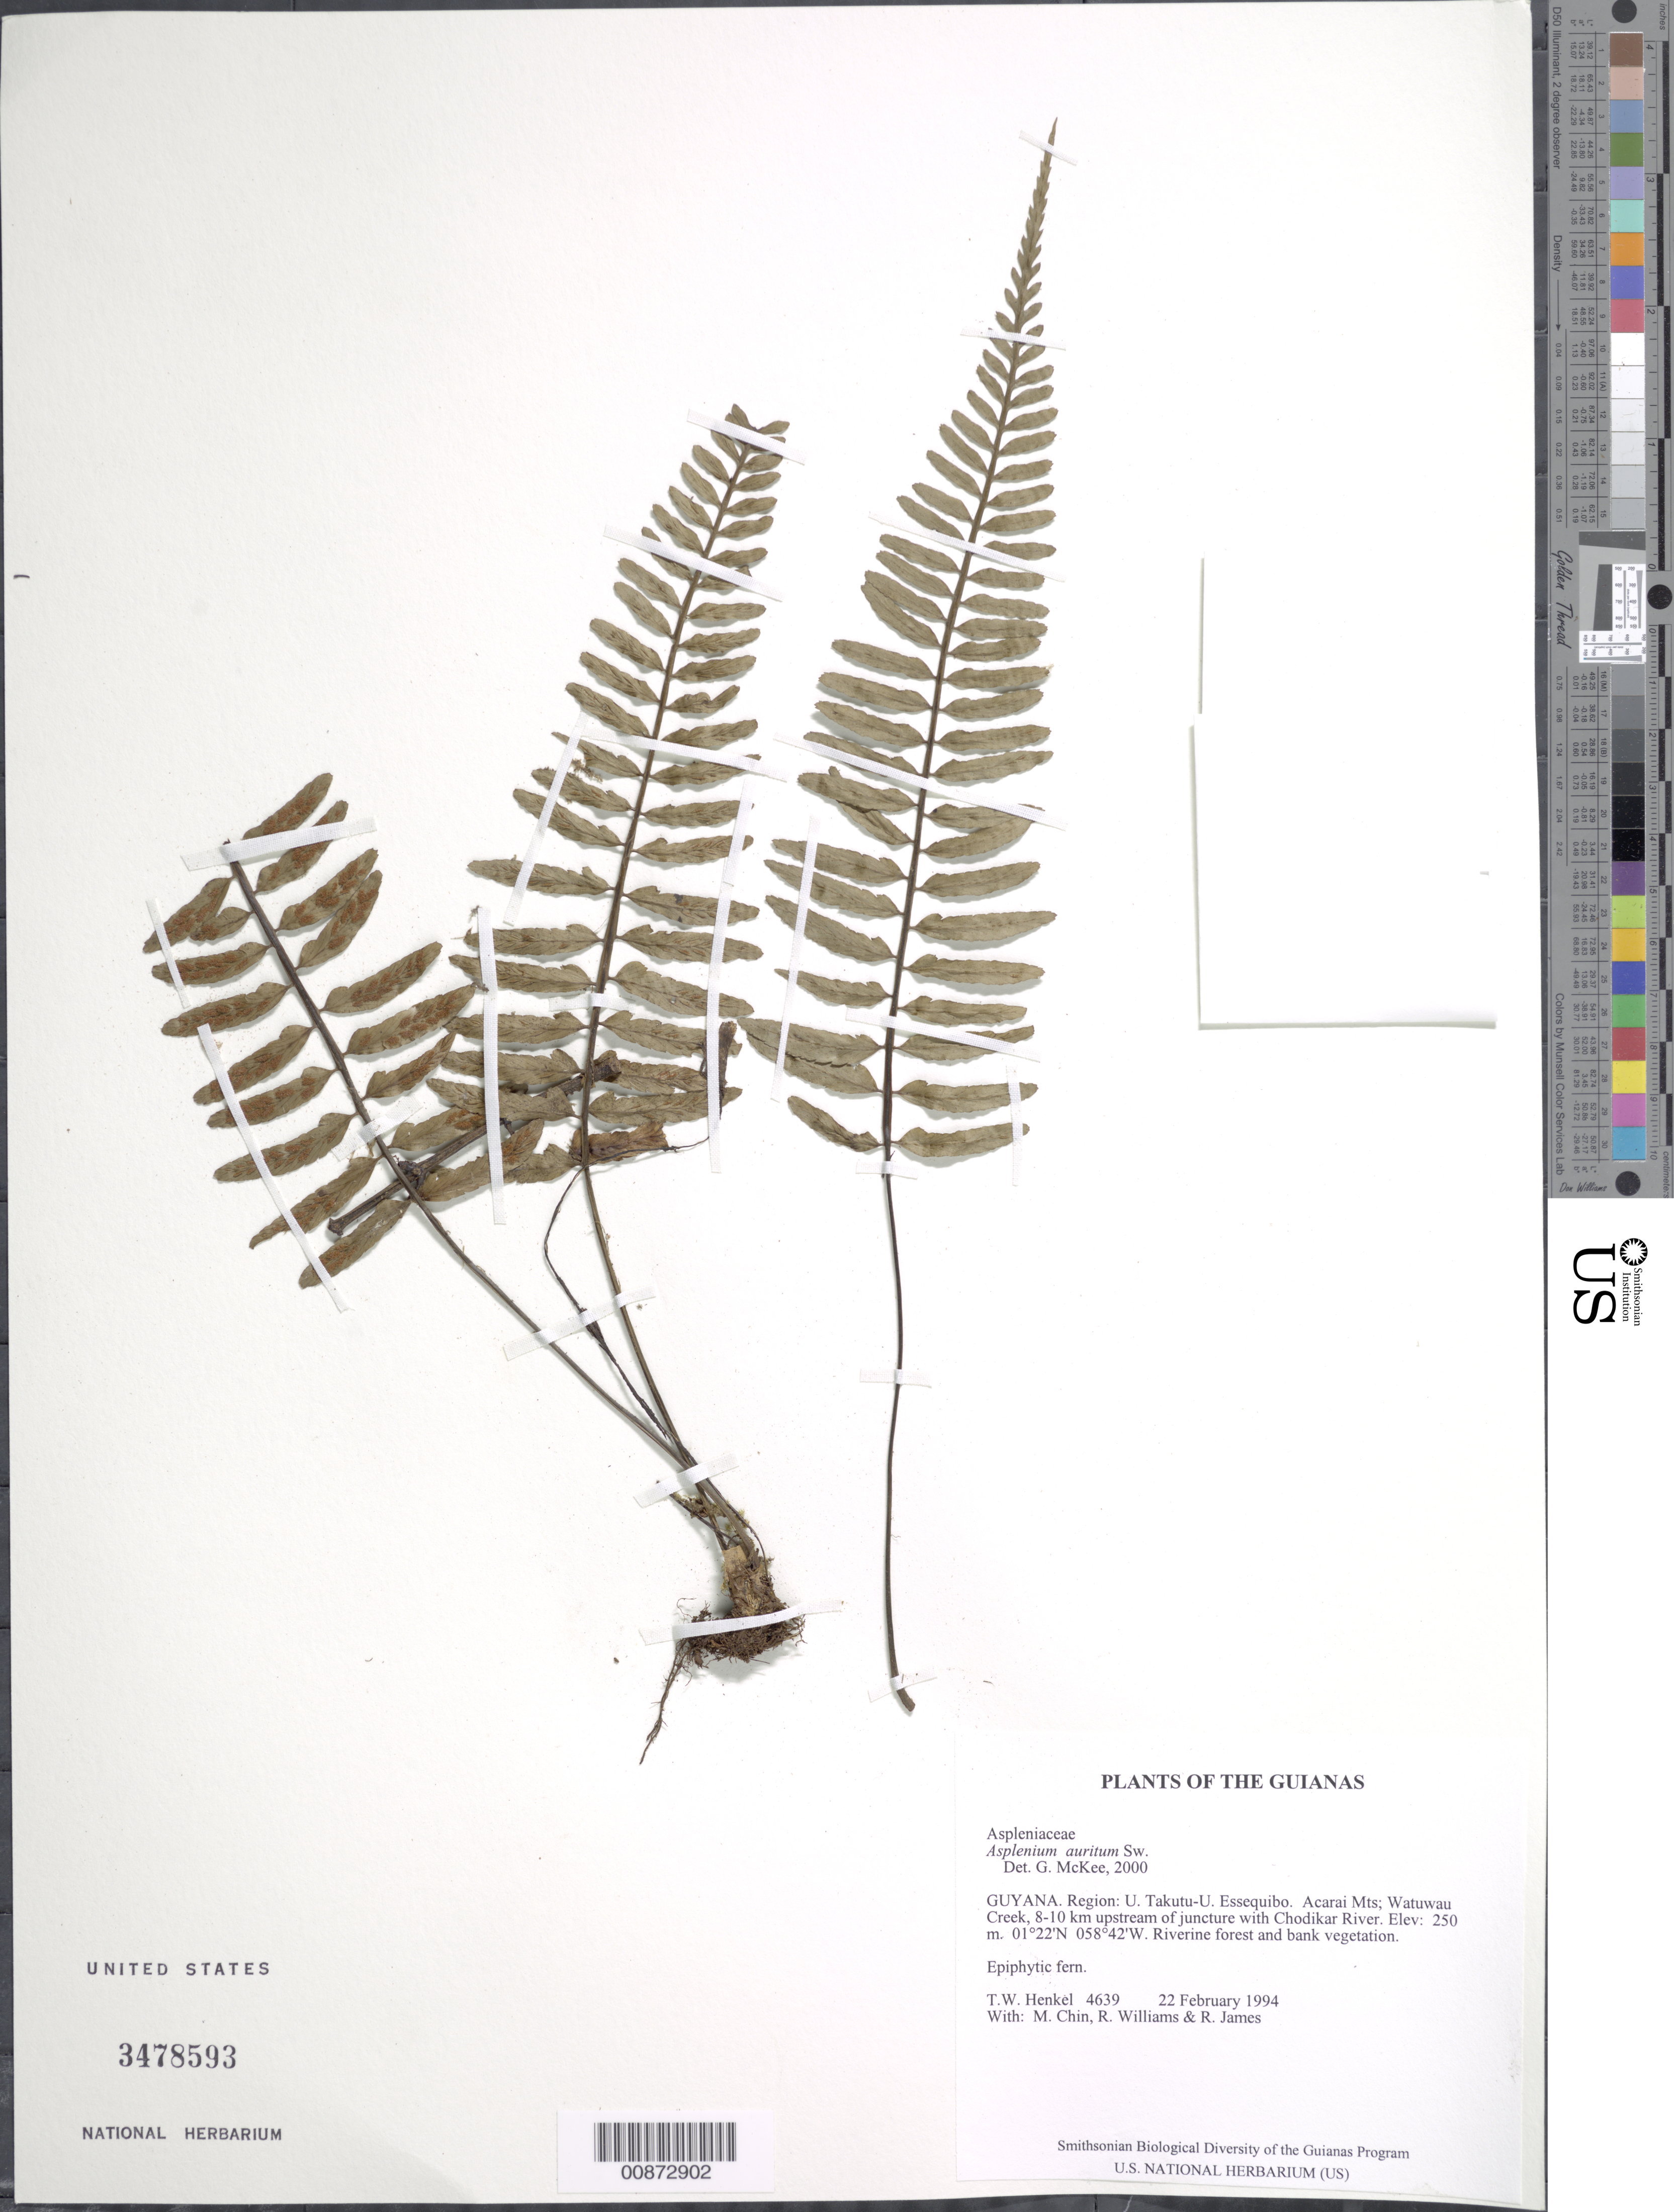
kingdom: Plantae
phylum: Tracheophyta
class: Polypodiopsida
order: Polypodiales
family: Aspleniaceae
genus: Asplenium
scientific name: Asplenium auritum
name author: Sw.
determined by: McKee, G. S., (US), NMNH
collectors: T. Henkel, M. Chin, R. Williams & R. James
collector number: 4639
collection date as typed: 22 February 1994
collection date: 1994-02-22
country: Guyana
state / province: U. Takutu-U. Essequibo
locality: Acarai Mts; Watuwau Creek, 8-10 km upstream of juncture with Chodikar River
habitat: Riverine forest and bank vegetation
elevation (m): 250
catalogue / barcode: US 3478593